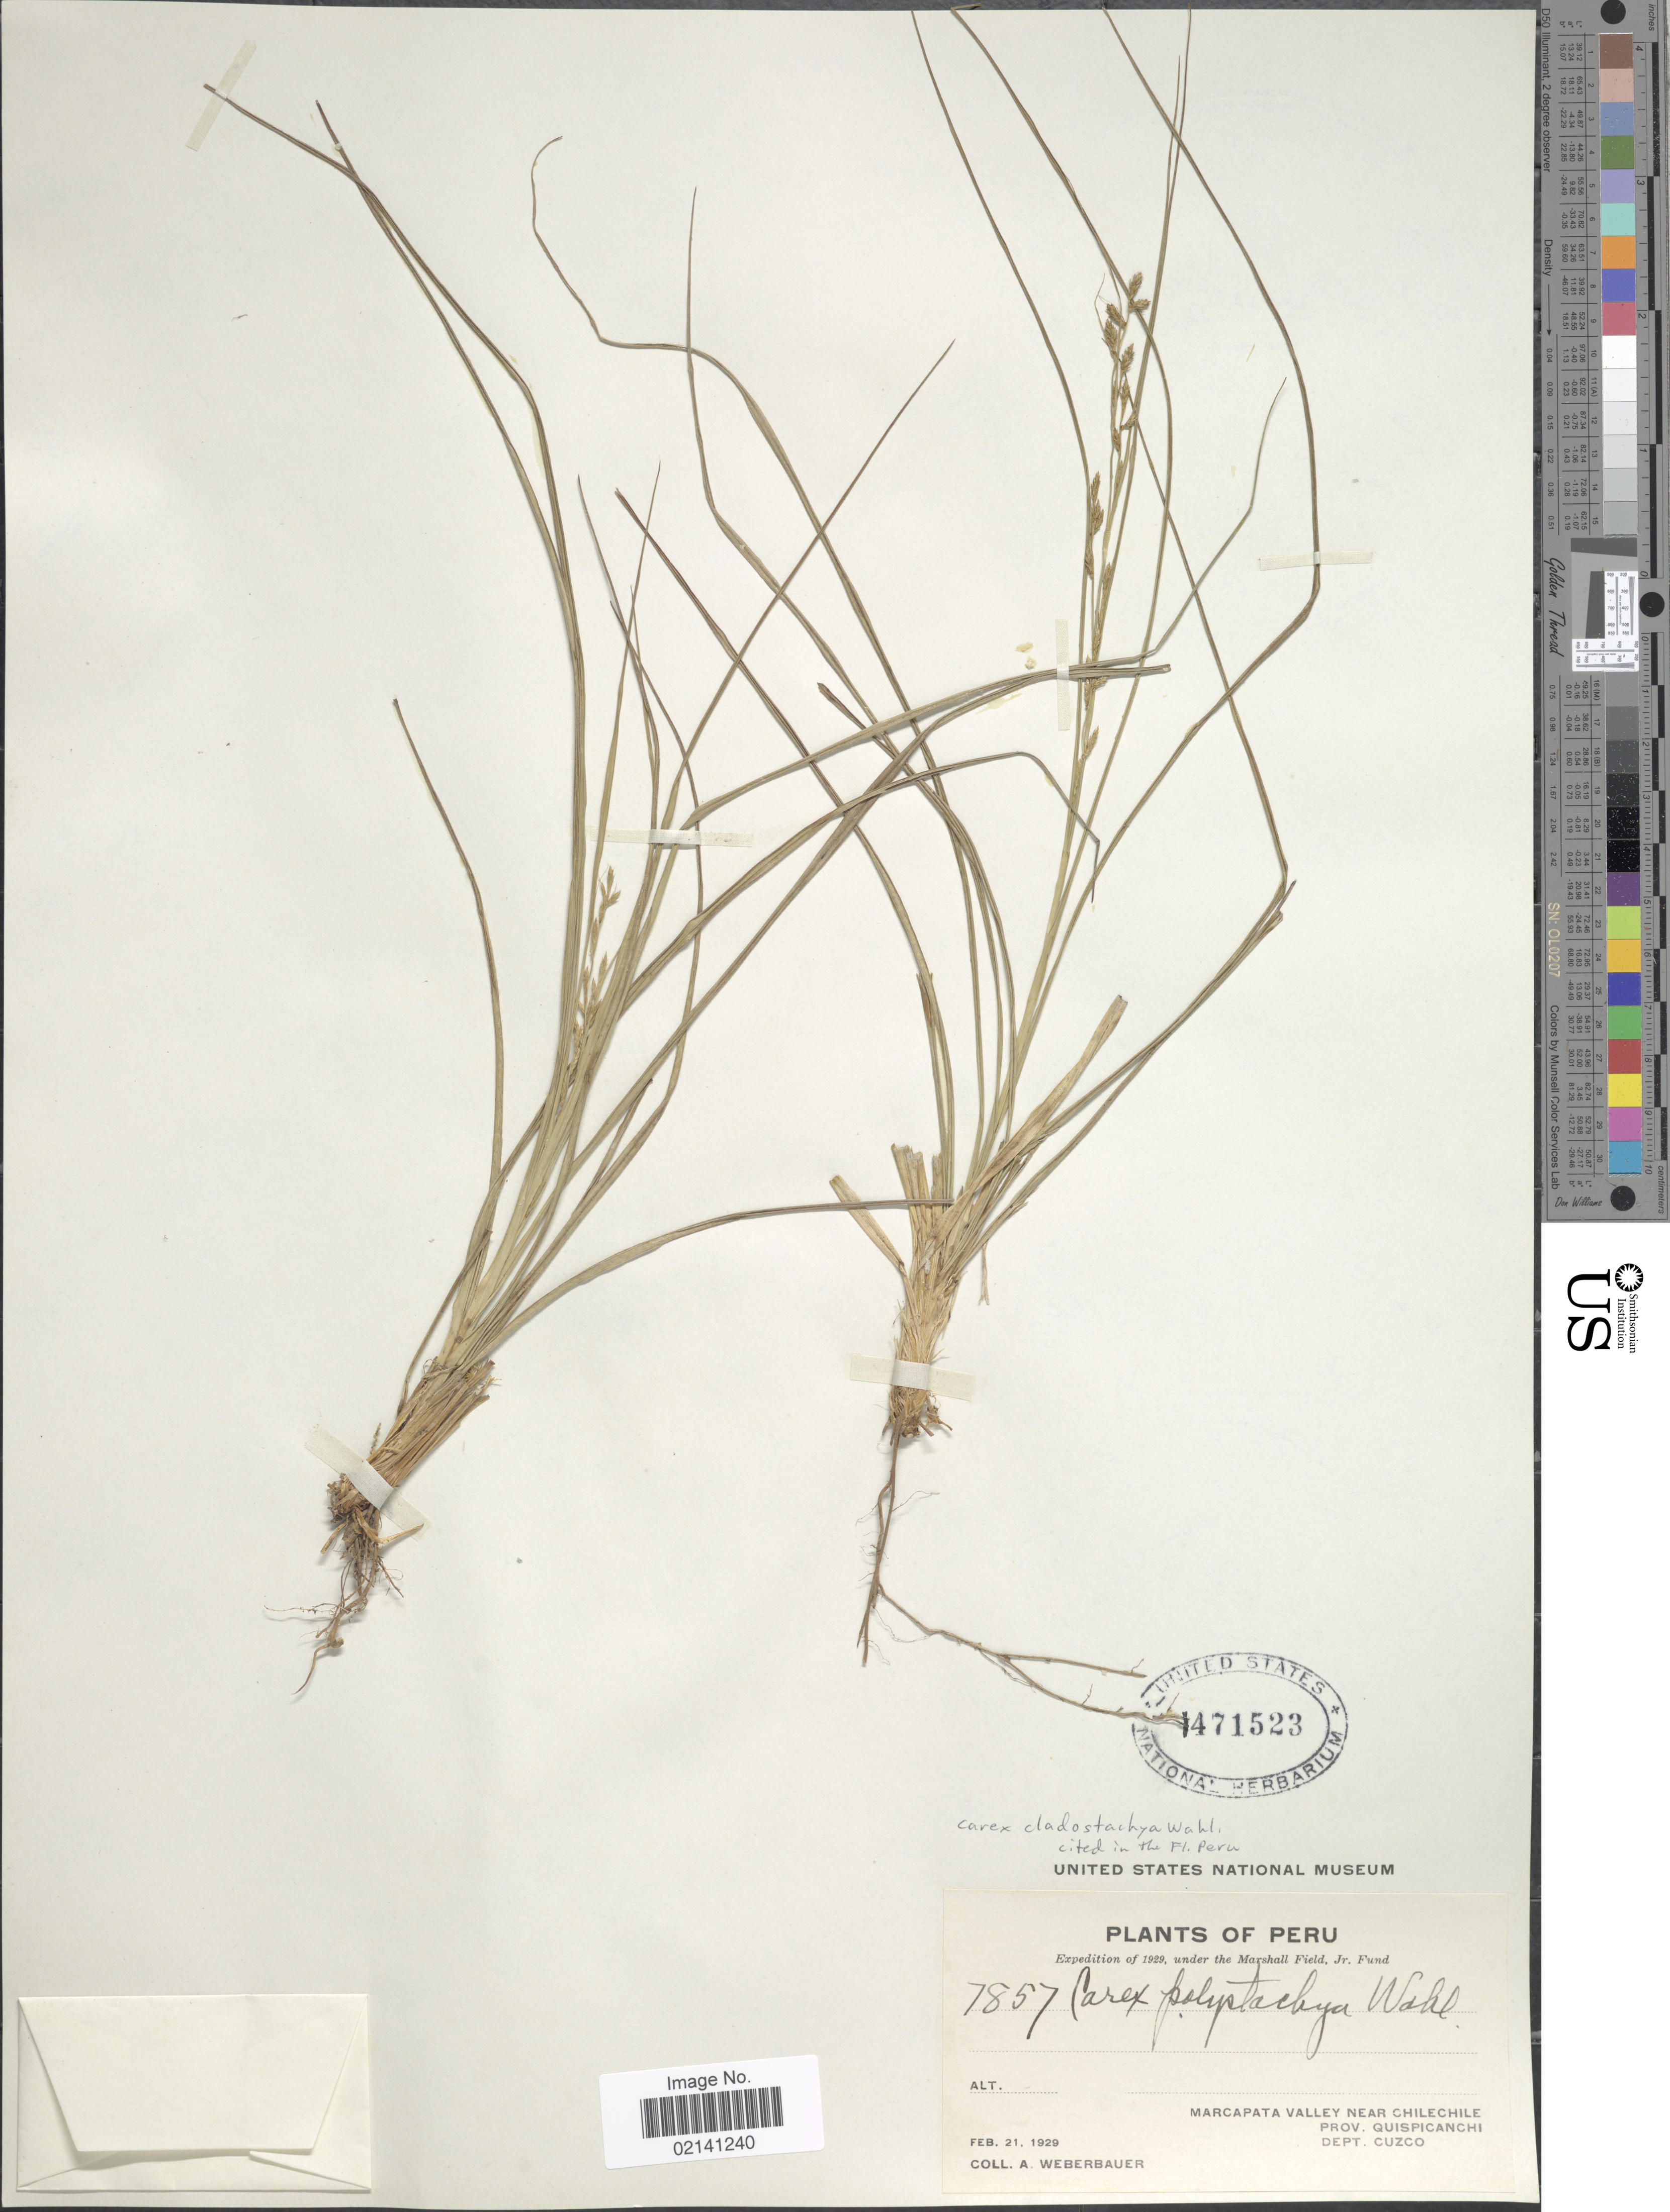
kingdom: Plantae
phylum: Tracheophyta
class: Liliopsida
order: Poales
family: Cyperaceae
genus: Carex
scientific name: Carex polystachya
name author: Sw. ex Wahlenb.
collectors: A. Weberbauer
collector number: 7857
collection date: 1929-02-21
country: Peru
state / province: Cusco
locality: Marcapata Valley near ChileChile, Prov. Quispicanchi, Dept. Cuzco.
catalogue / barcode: US 471523